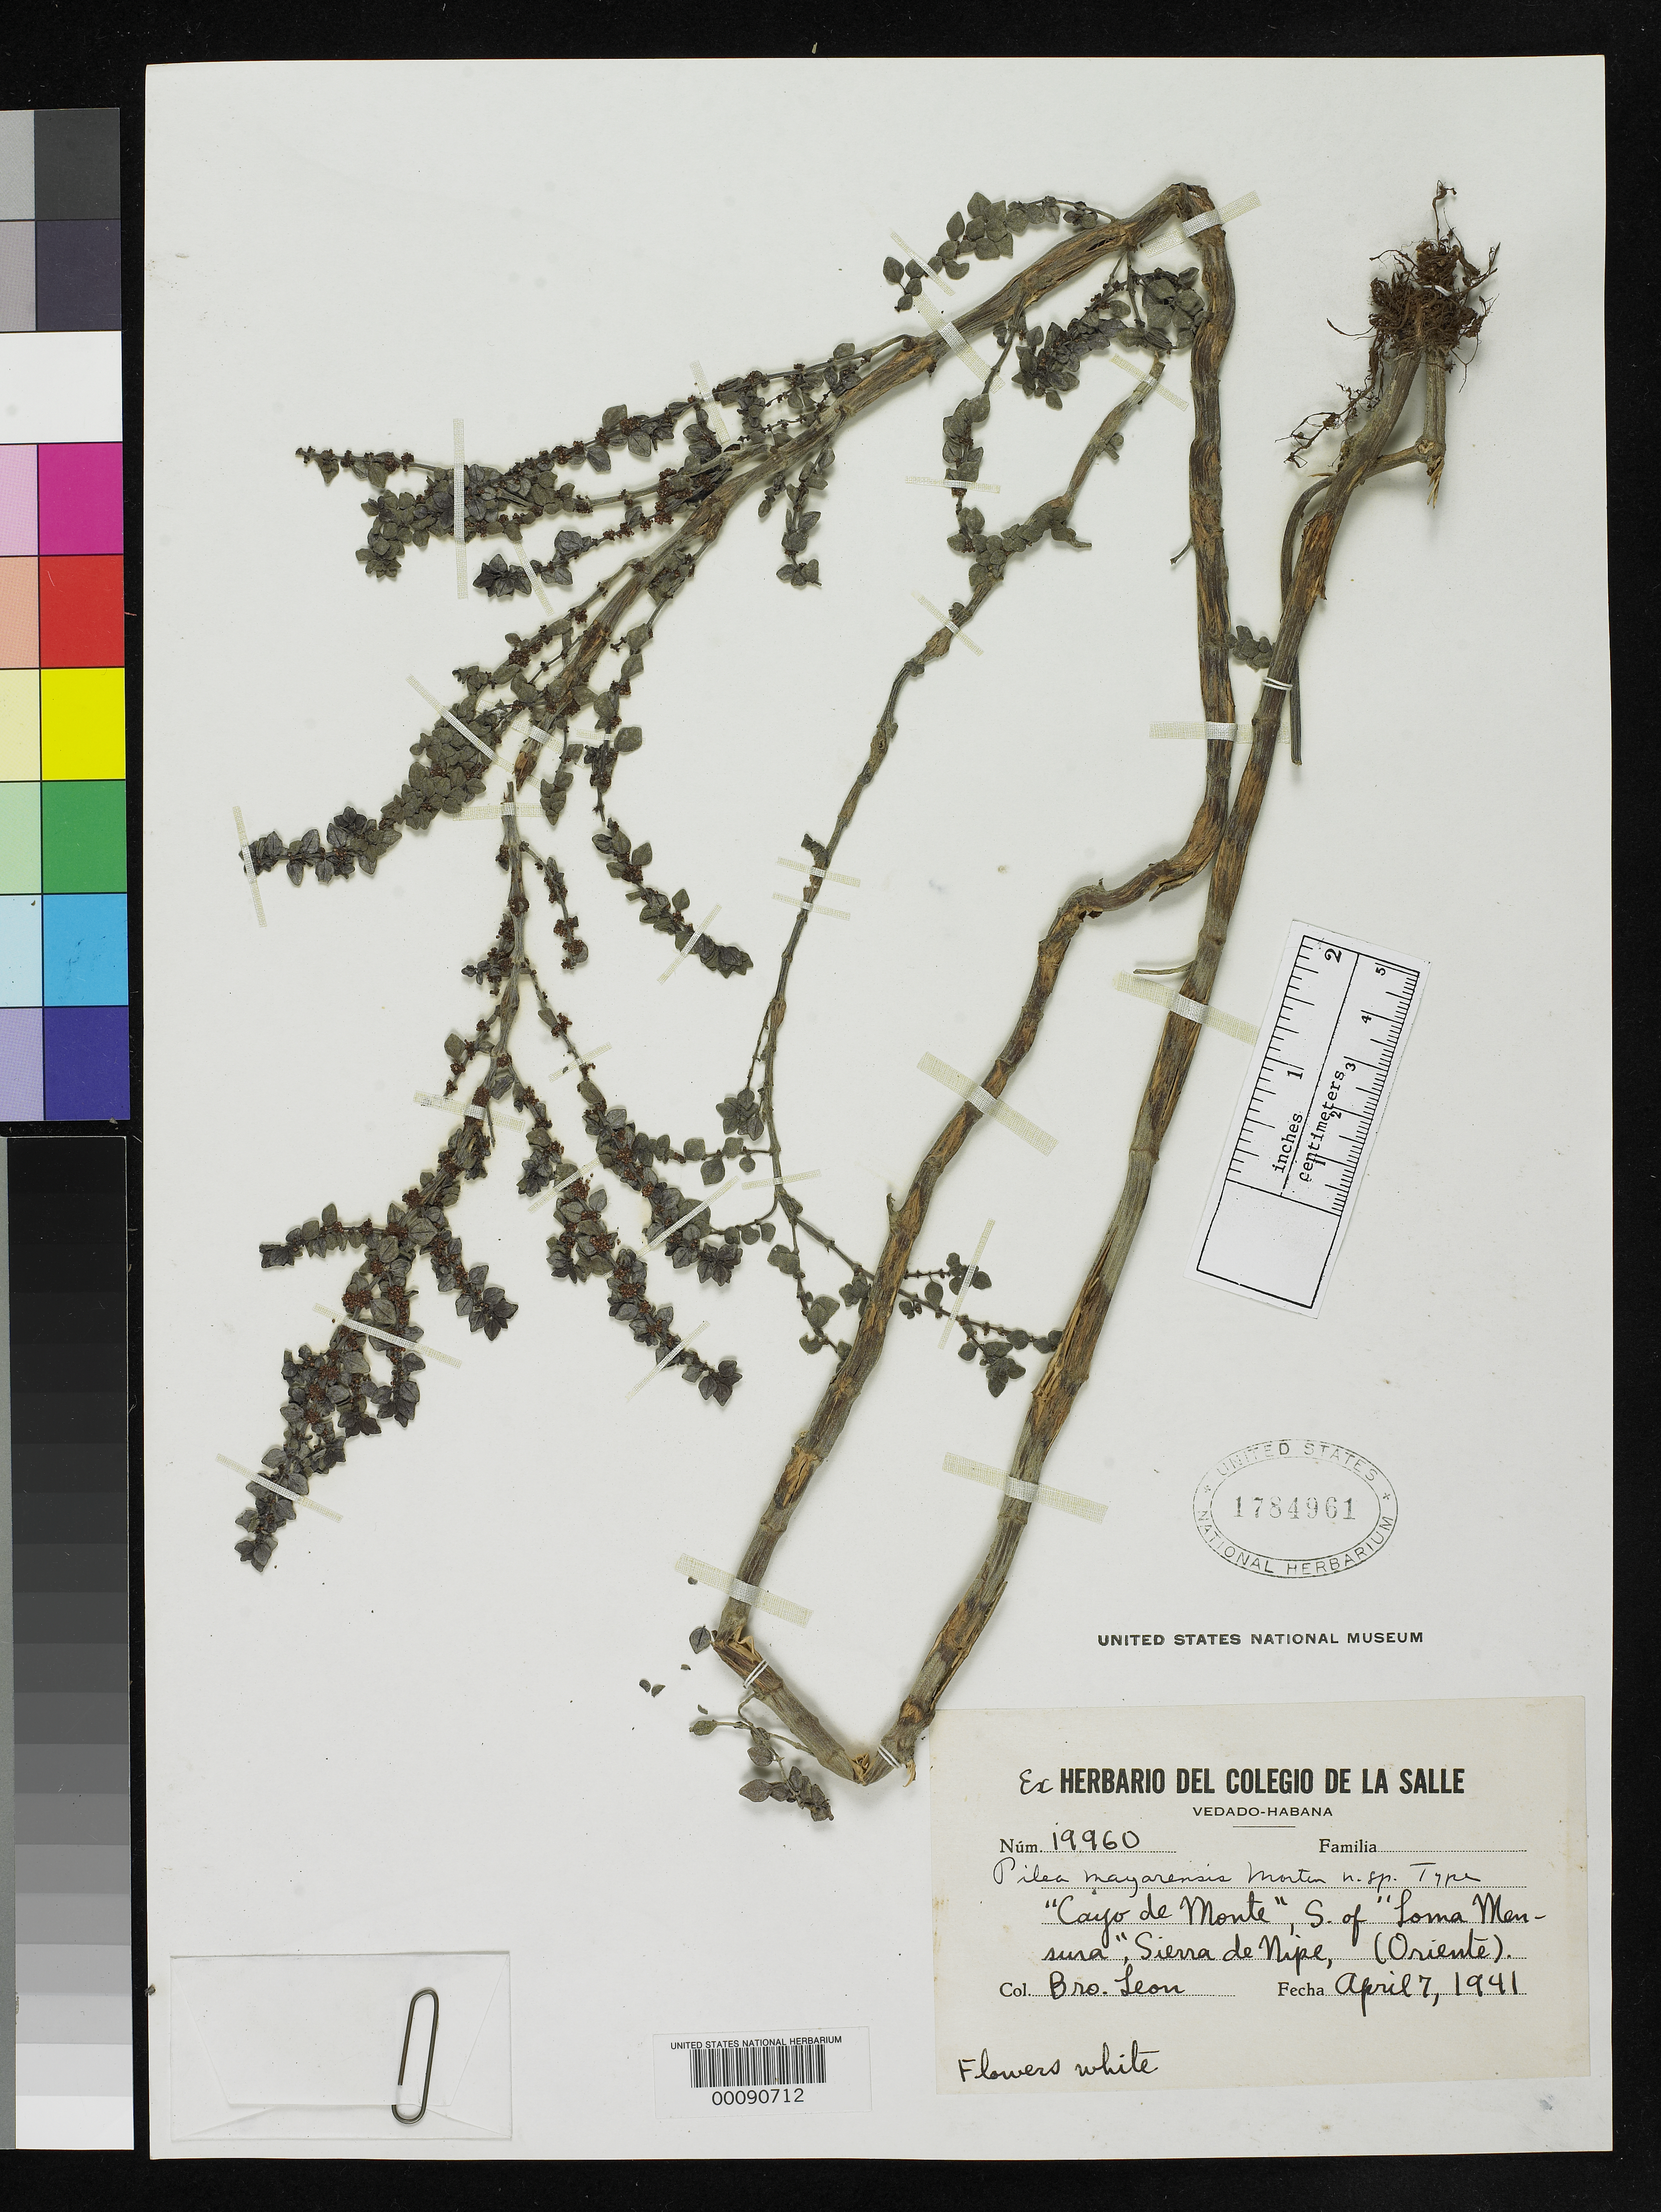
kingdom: Plantae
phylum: Tracheophyta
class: Magnoliopsida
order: Rosales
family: Urticaceae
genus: Pilea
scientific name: Pilea mayarensis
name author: C.V. Morton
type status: Holotype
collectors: Bro. León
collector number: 19960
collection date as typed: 07 Apr 1941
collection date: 1941-04-07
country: Cuba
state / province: Oriente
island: Greater Antilles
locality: Cayo de Monte, Sierra de Nipe, S of Loma Mensura.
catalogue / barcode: US 1784961